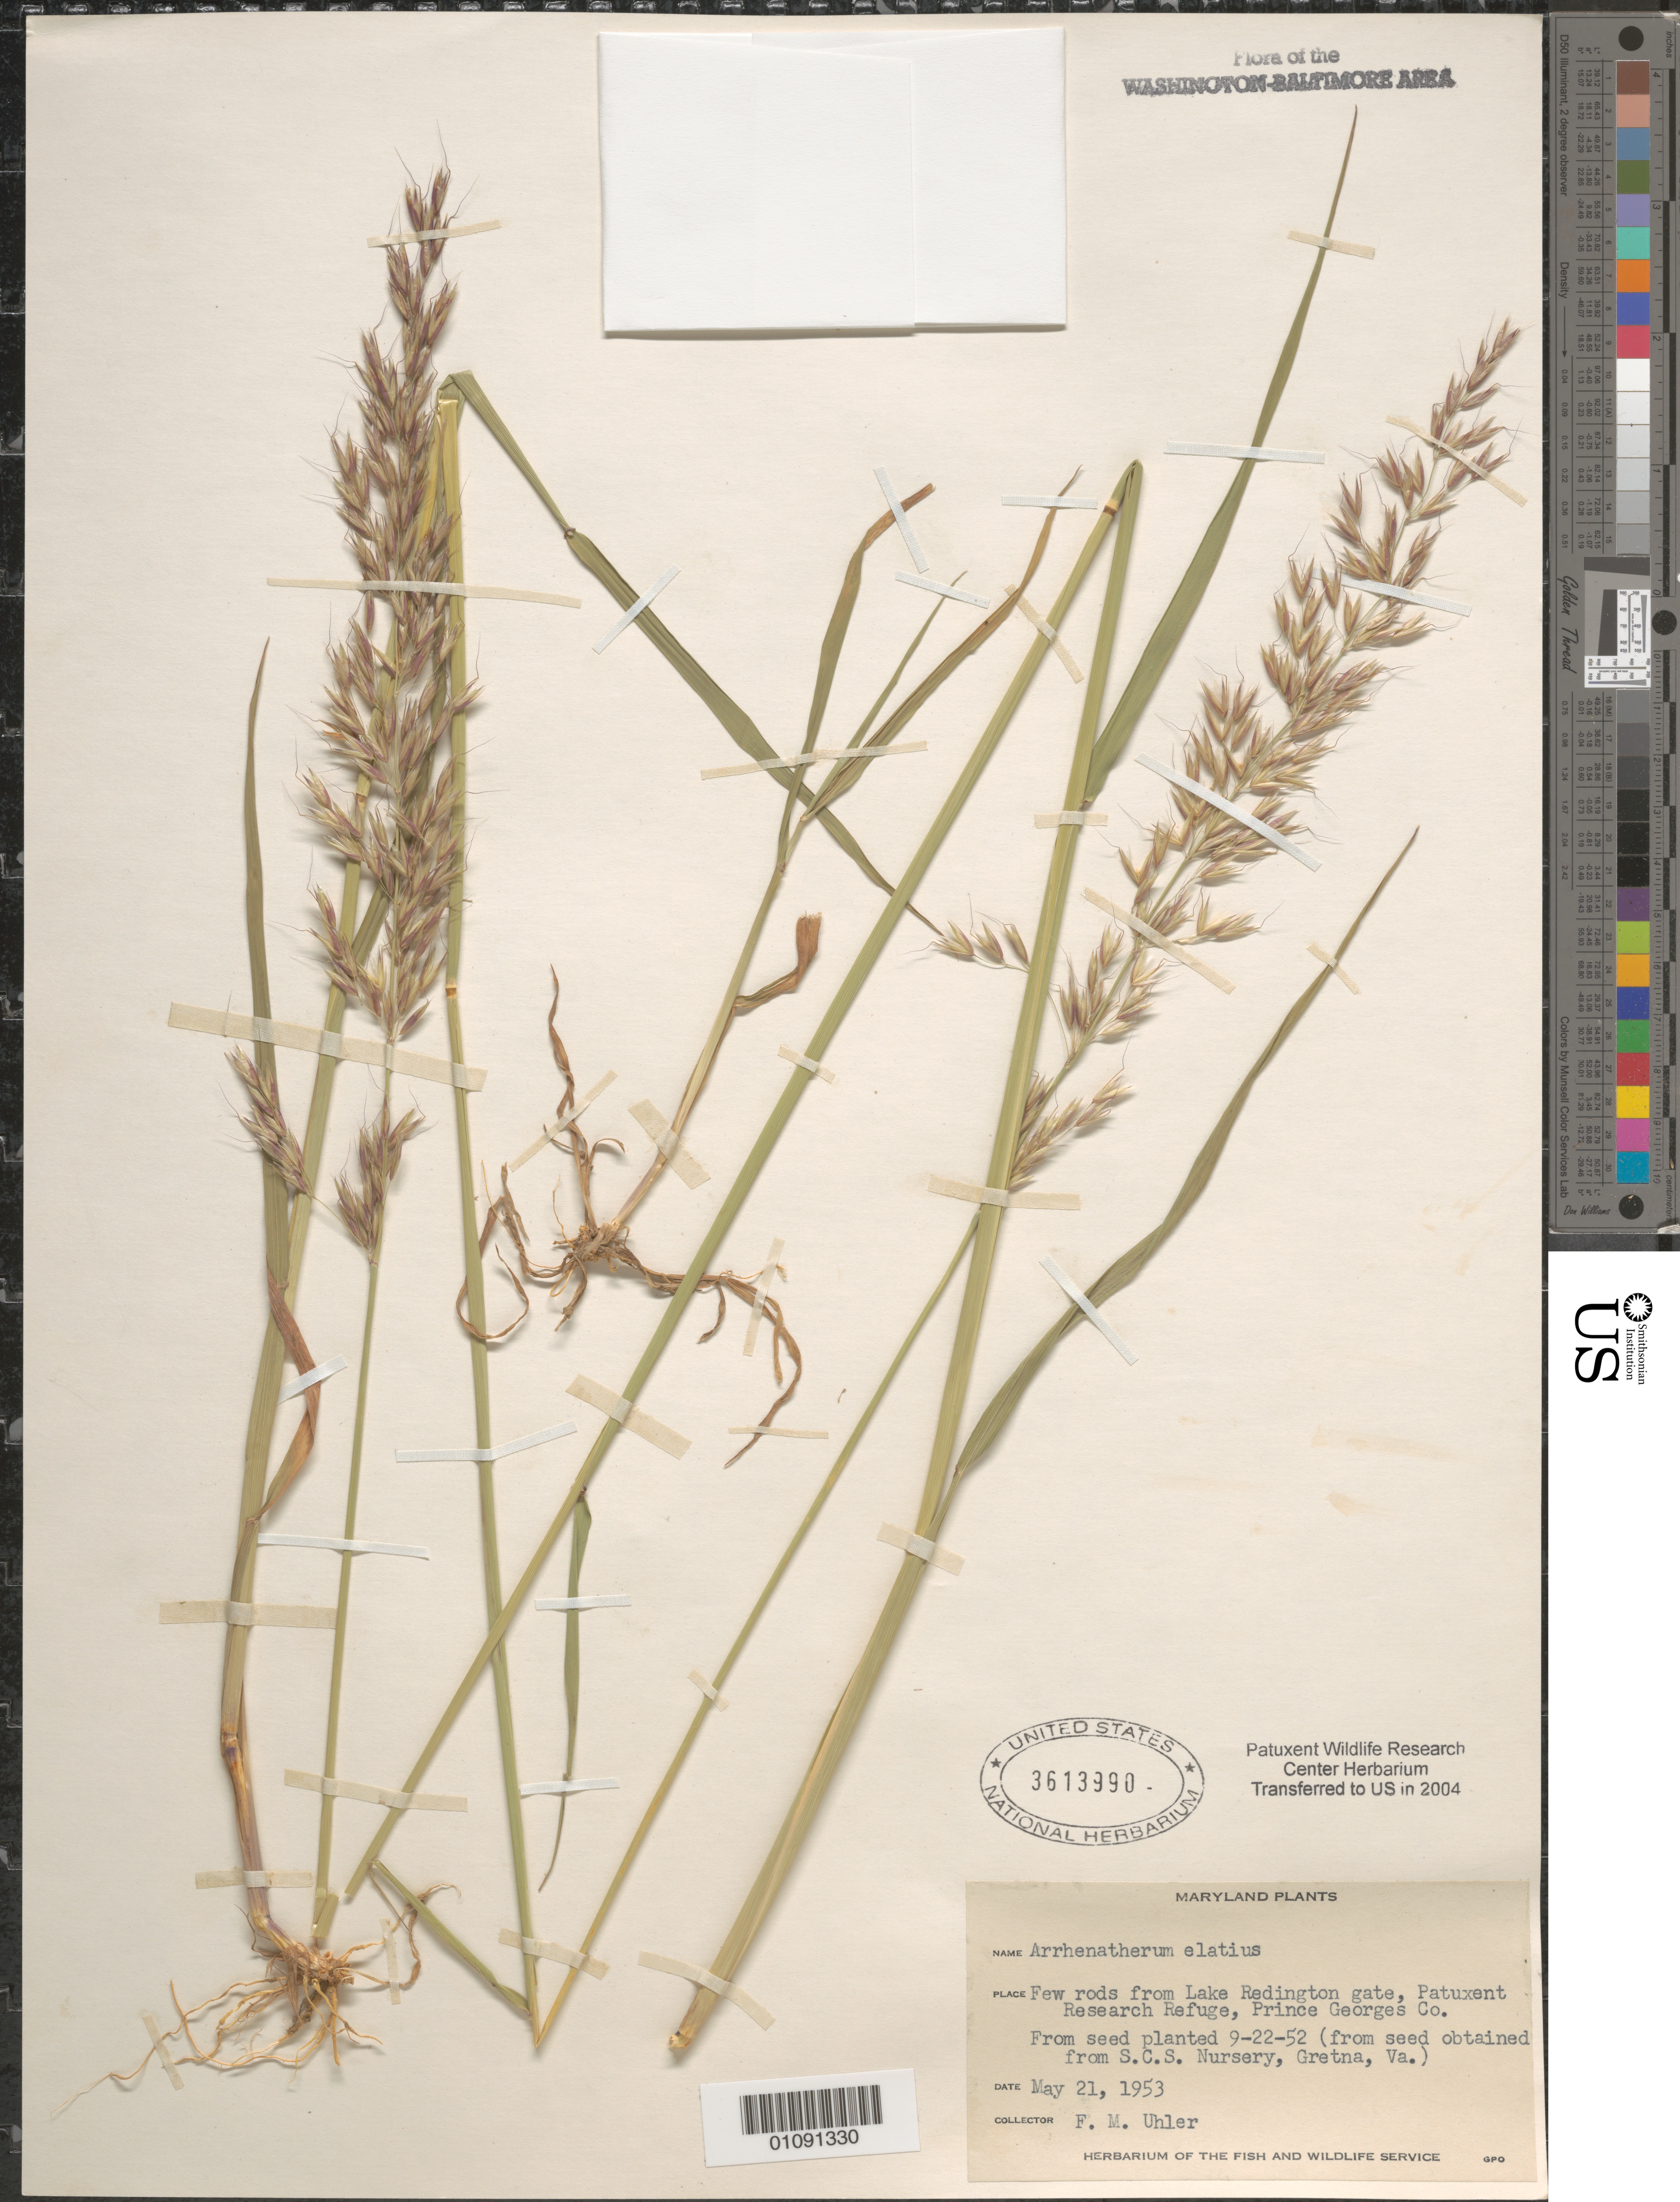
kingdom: Plantae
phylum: Tracheophyta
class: Liliopsida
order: Poales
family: Poaceae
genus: Arrhenatherum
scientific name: Arrhenatherum elatius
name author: (L.) J. Presl & C. Presl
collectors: F. M. Uhler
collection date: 1953-05-21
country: United States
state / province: Maryland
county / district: Prince George's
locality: Patuxent Wildlife Refuge. Lake Redington gate.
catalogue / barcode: US 3613990